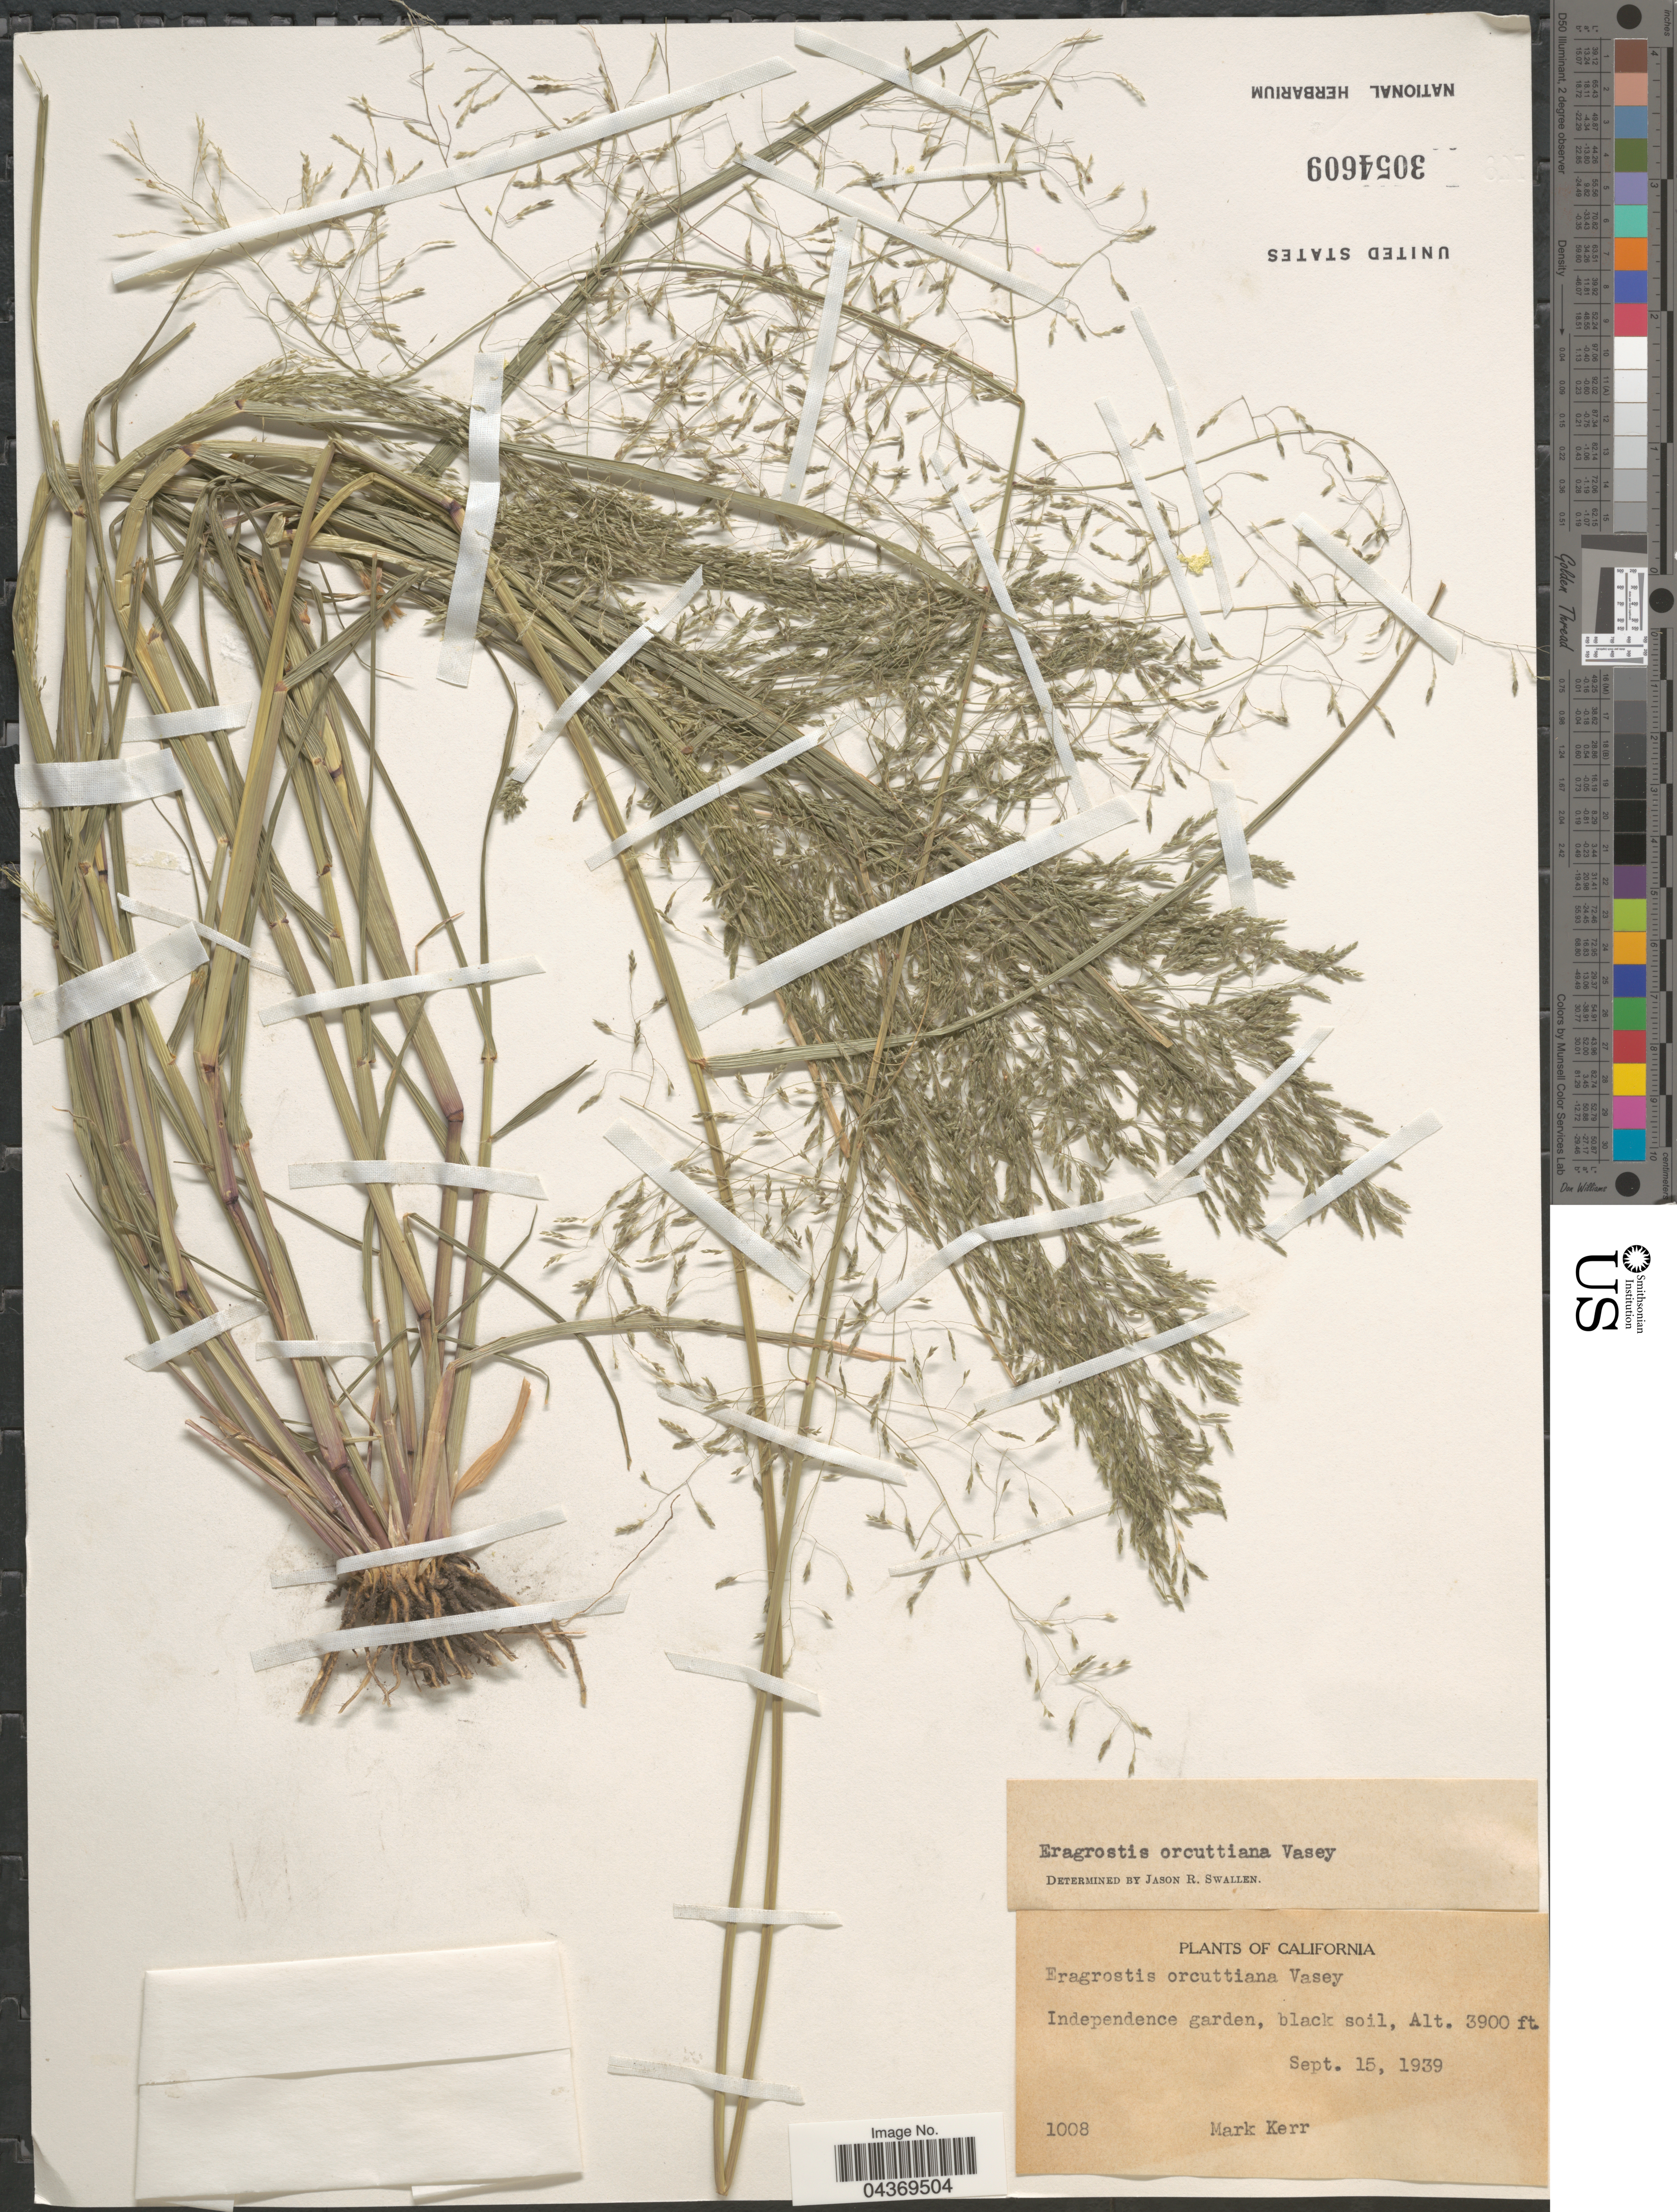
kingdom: Plantae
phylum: Tracheophyta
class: Liliopsida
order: Poales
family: Poaceae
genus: Eragrostis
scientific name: Eragrostis mexicana subsp. virescens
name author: (J. Presl) S.D. Koch & Sánchez Vega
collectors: M. Kerr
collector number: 1008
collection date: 1939-09-15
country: United States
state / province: California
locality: Independence garden, black soil.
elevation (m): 1189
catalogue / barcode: US 3054609